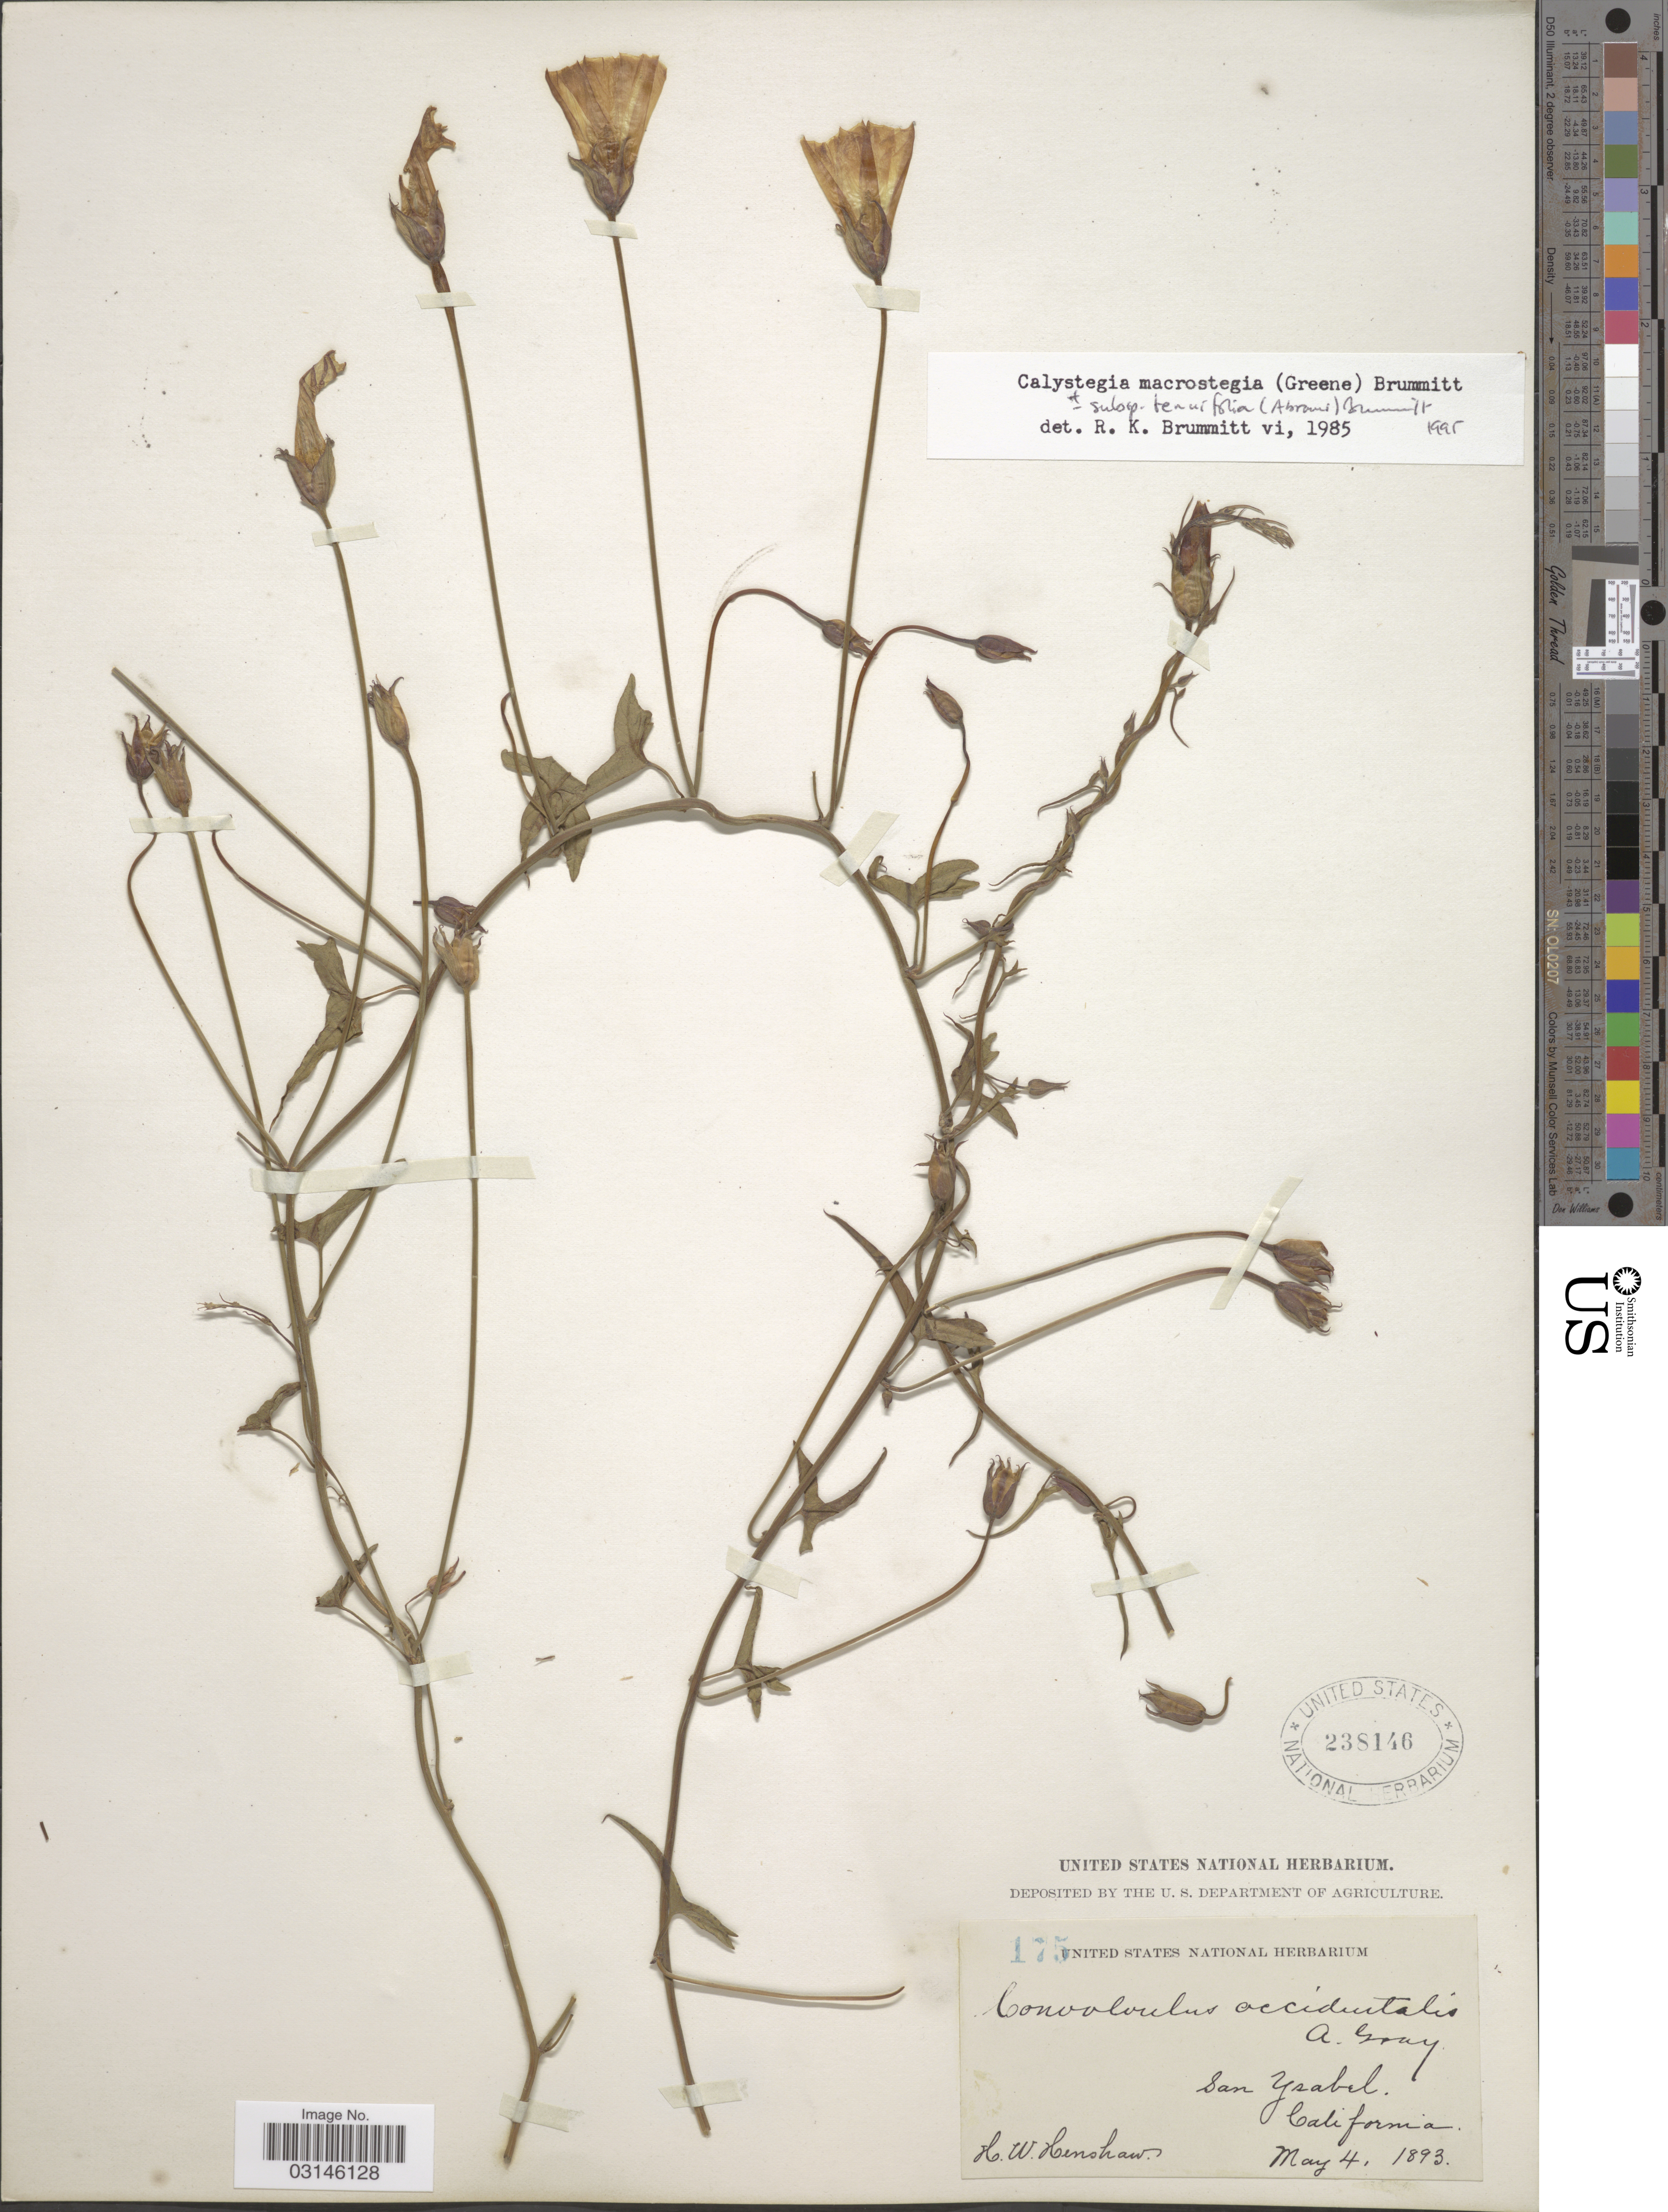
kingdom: Plantae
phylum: Tracheophyta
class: Magnoliopsida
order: Solanales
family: Convolvulaceae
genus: Calystegia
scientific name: Calystegia macrostegia subsp. tenuifolia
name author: (Abrams) Brummitt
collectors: H. Henshaw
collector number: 175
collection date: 1893-05-04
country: United States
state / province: California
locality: San Ysabel.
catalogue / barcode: US 238146